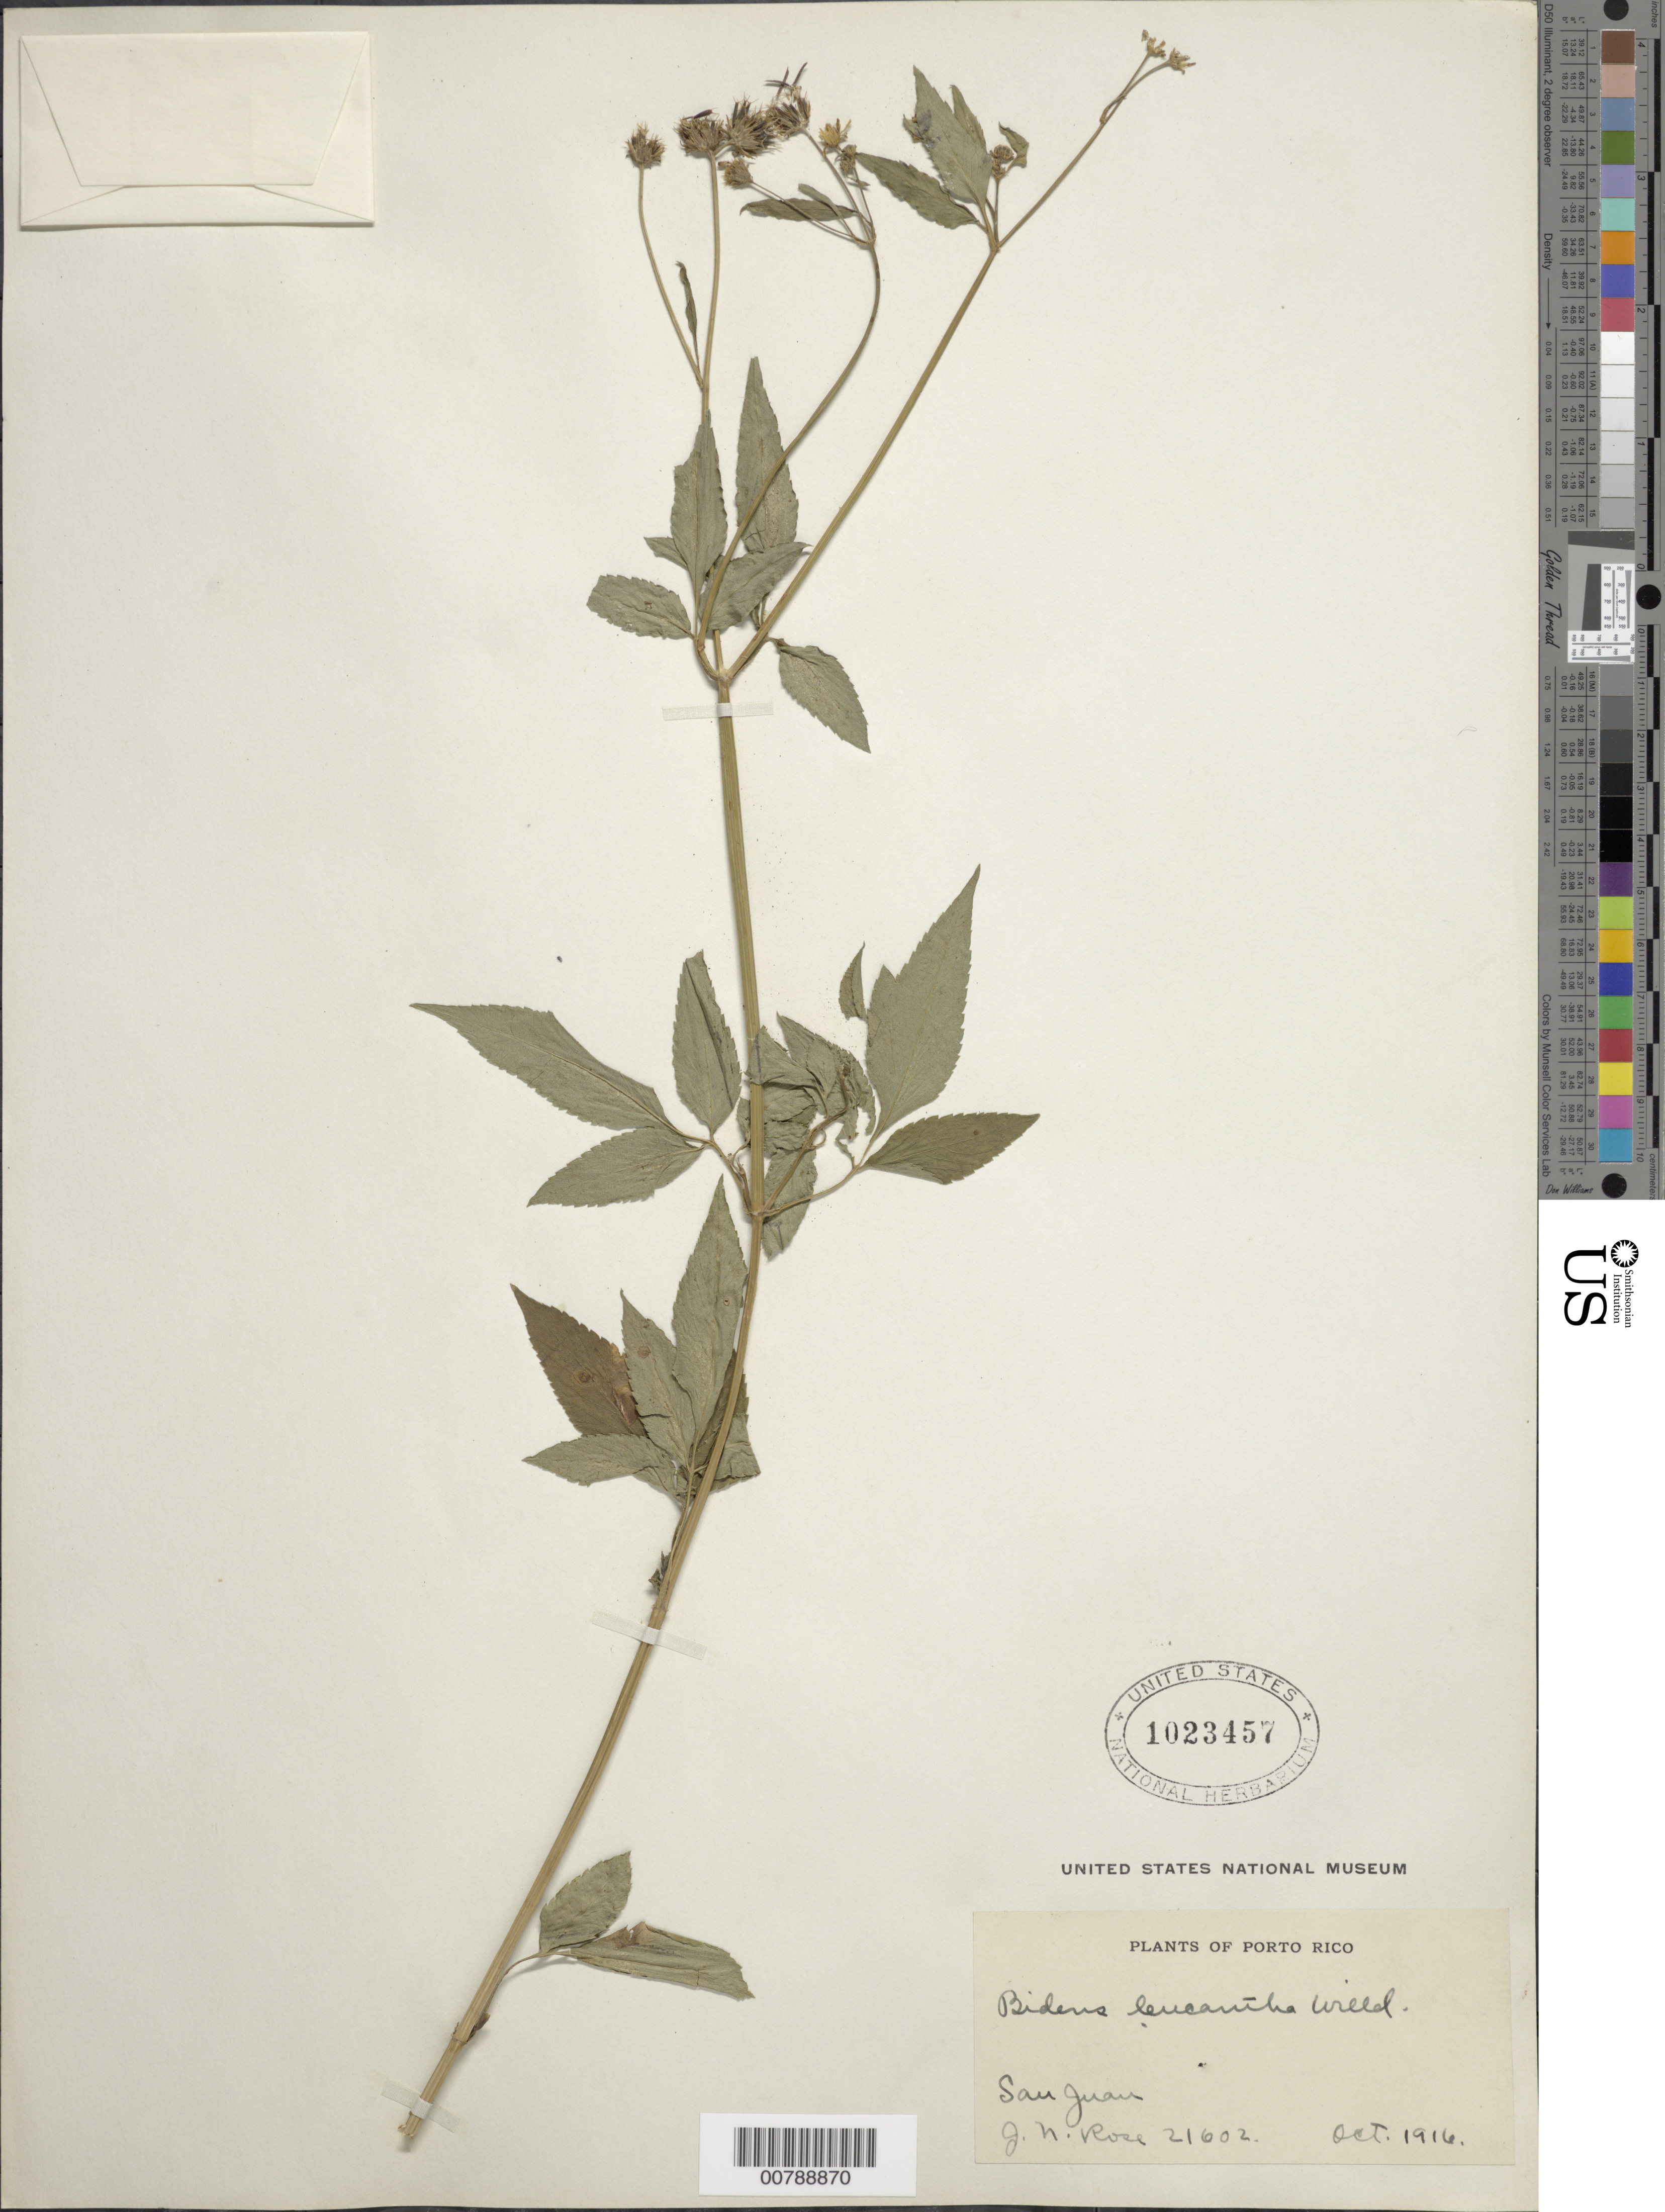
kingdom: Plantae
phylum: Tracheophyta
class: Magnoliopsida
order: Asterales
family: Asteraceae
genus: Bidens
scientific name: Bidens alba var. radiata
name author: (Sch. Bip.) R.E. Ballard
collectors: J. N. Rose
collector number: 21602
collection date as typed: Oct 1916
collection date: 1916-10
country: Puerto Rico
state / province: San Juan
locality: San Juan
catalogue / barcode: US 1023457